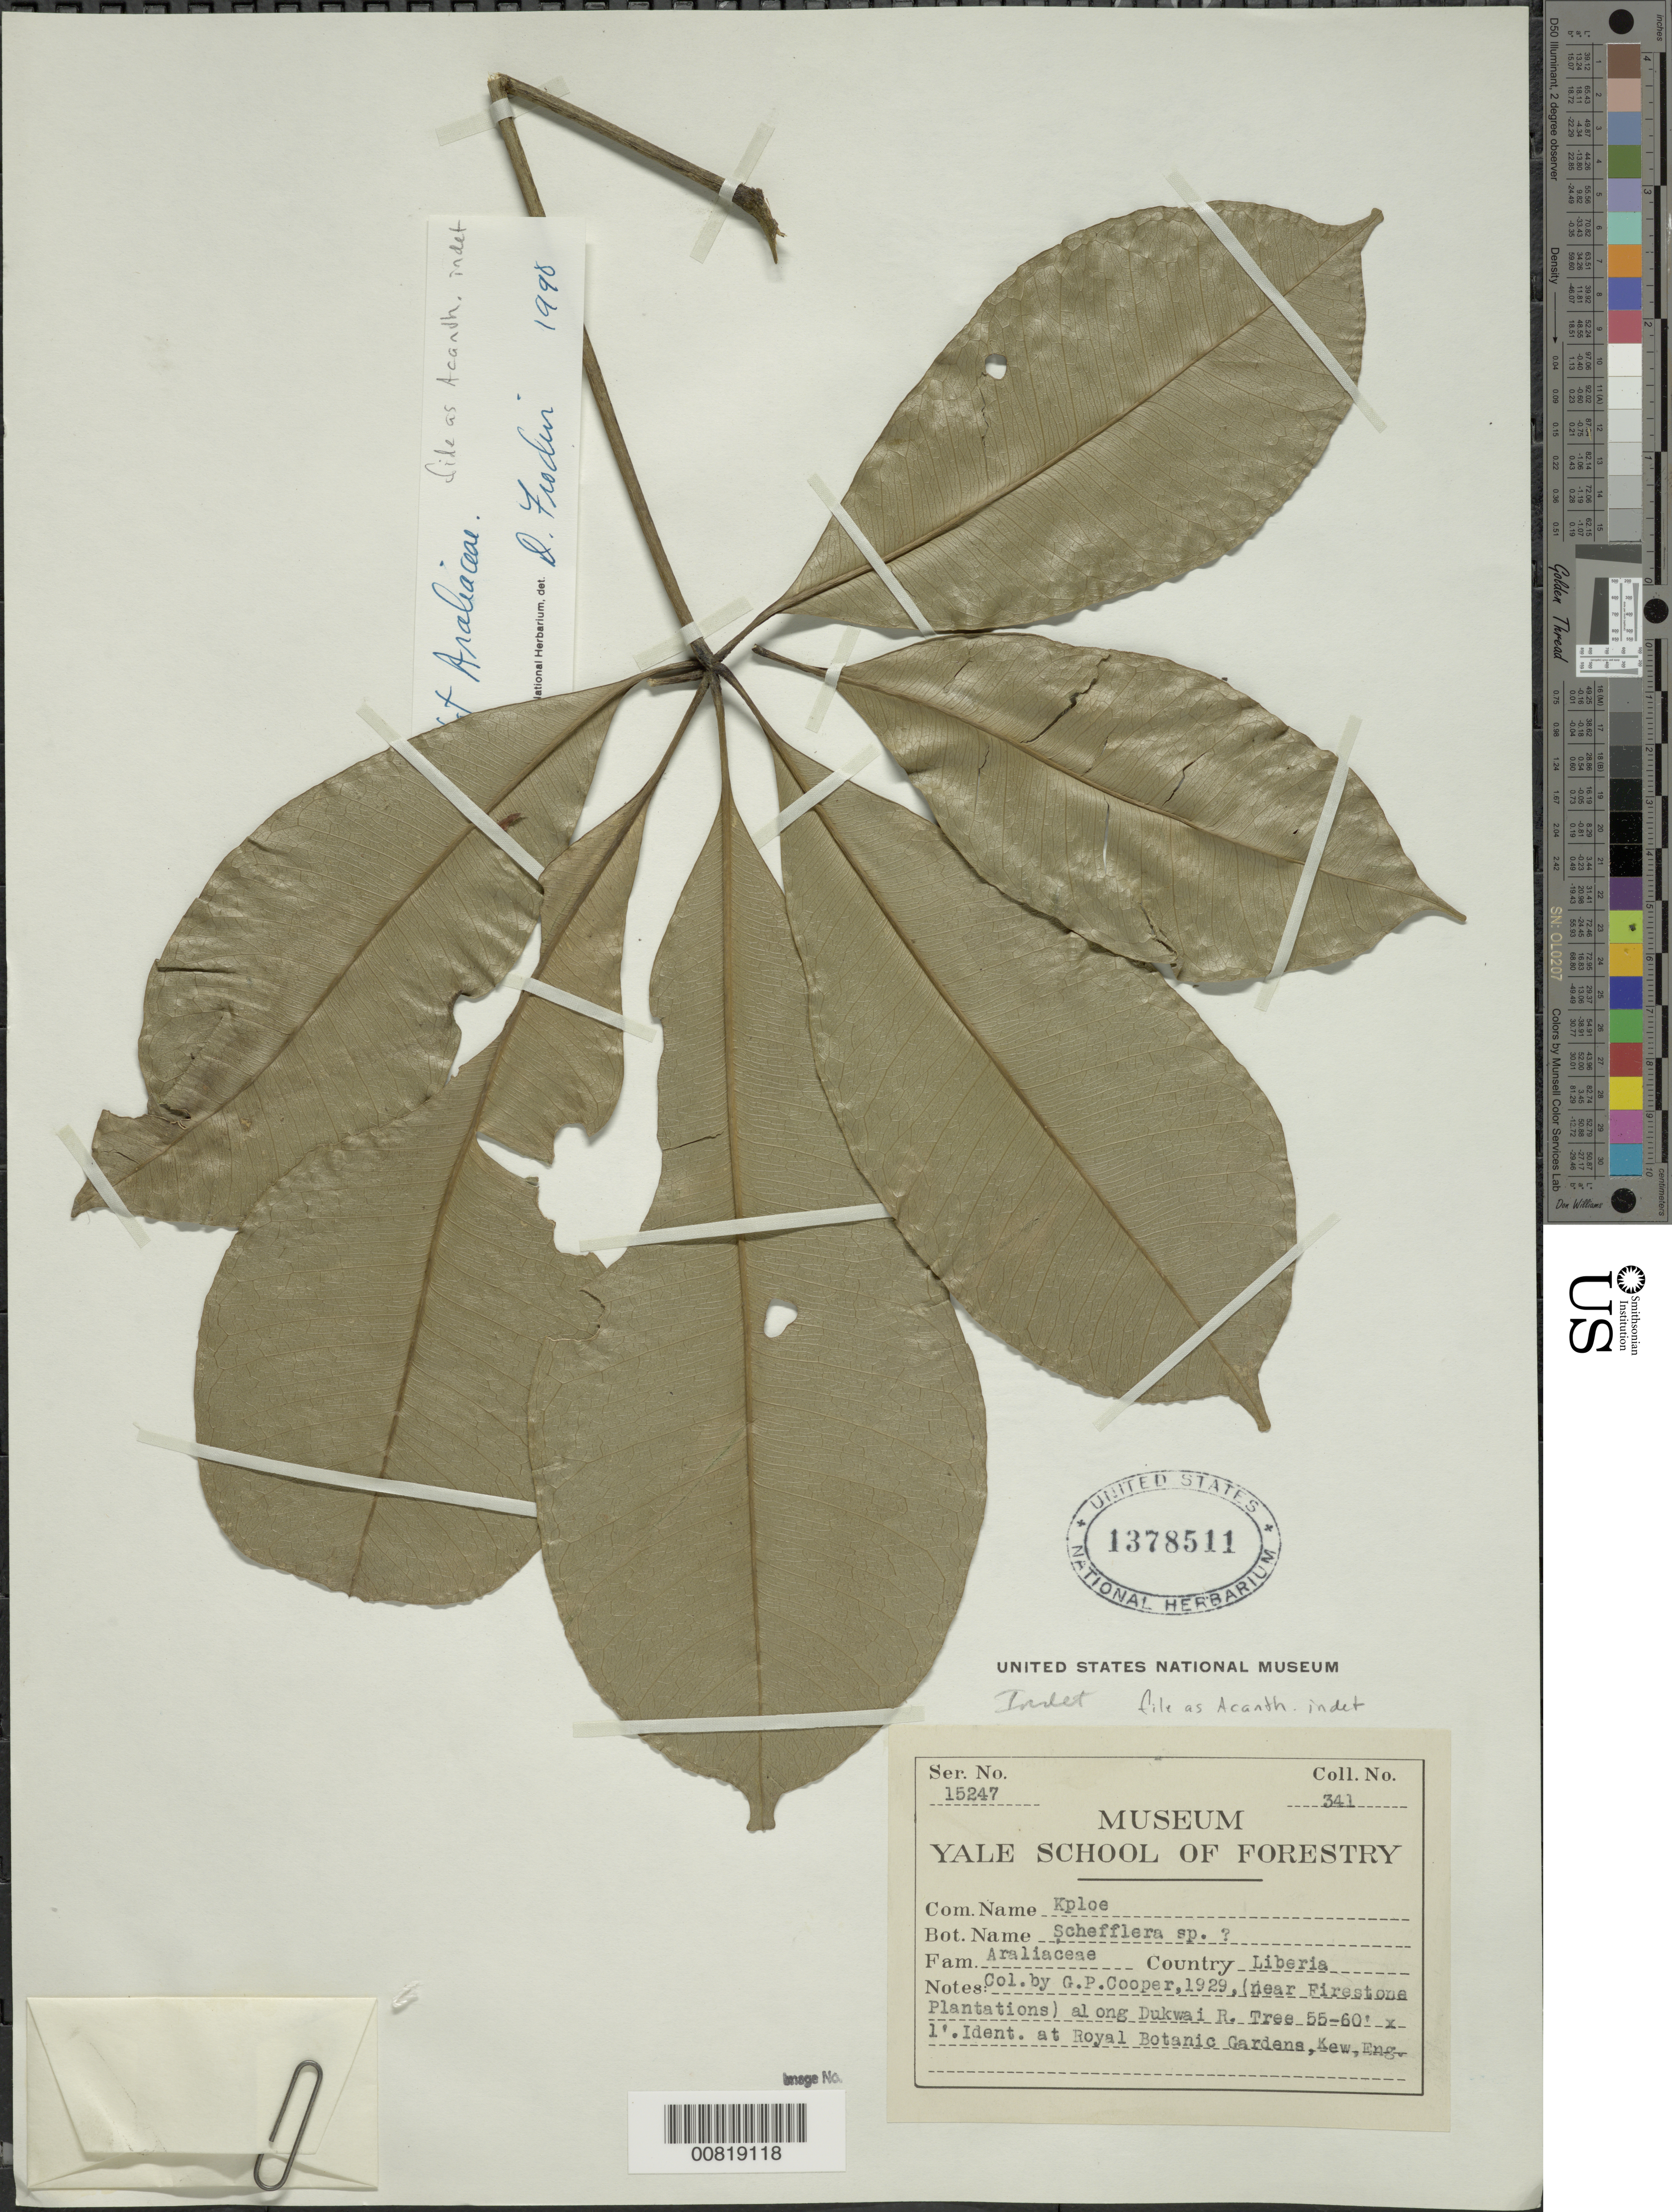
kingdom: Plantae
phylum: Tracheophyta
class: Magnoliopsida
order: Apiales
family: Araliaceae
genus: Schefflera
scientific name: Schefflera sp.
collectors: G. Cooper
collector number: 341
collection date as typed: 1929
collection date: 1929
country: Liberia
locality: (Near Firestone Plantations) along Dukwai River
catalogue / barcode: US 1378511